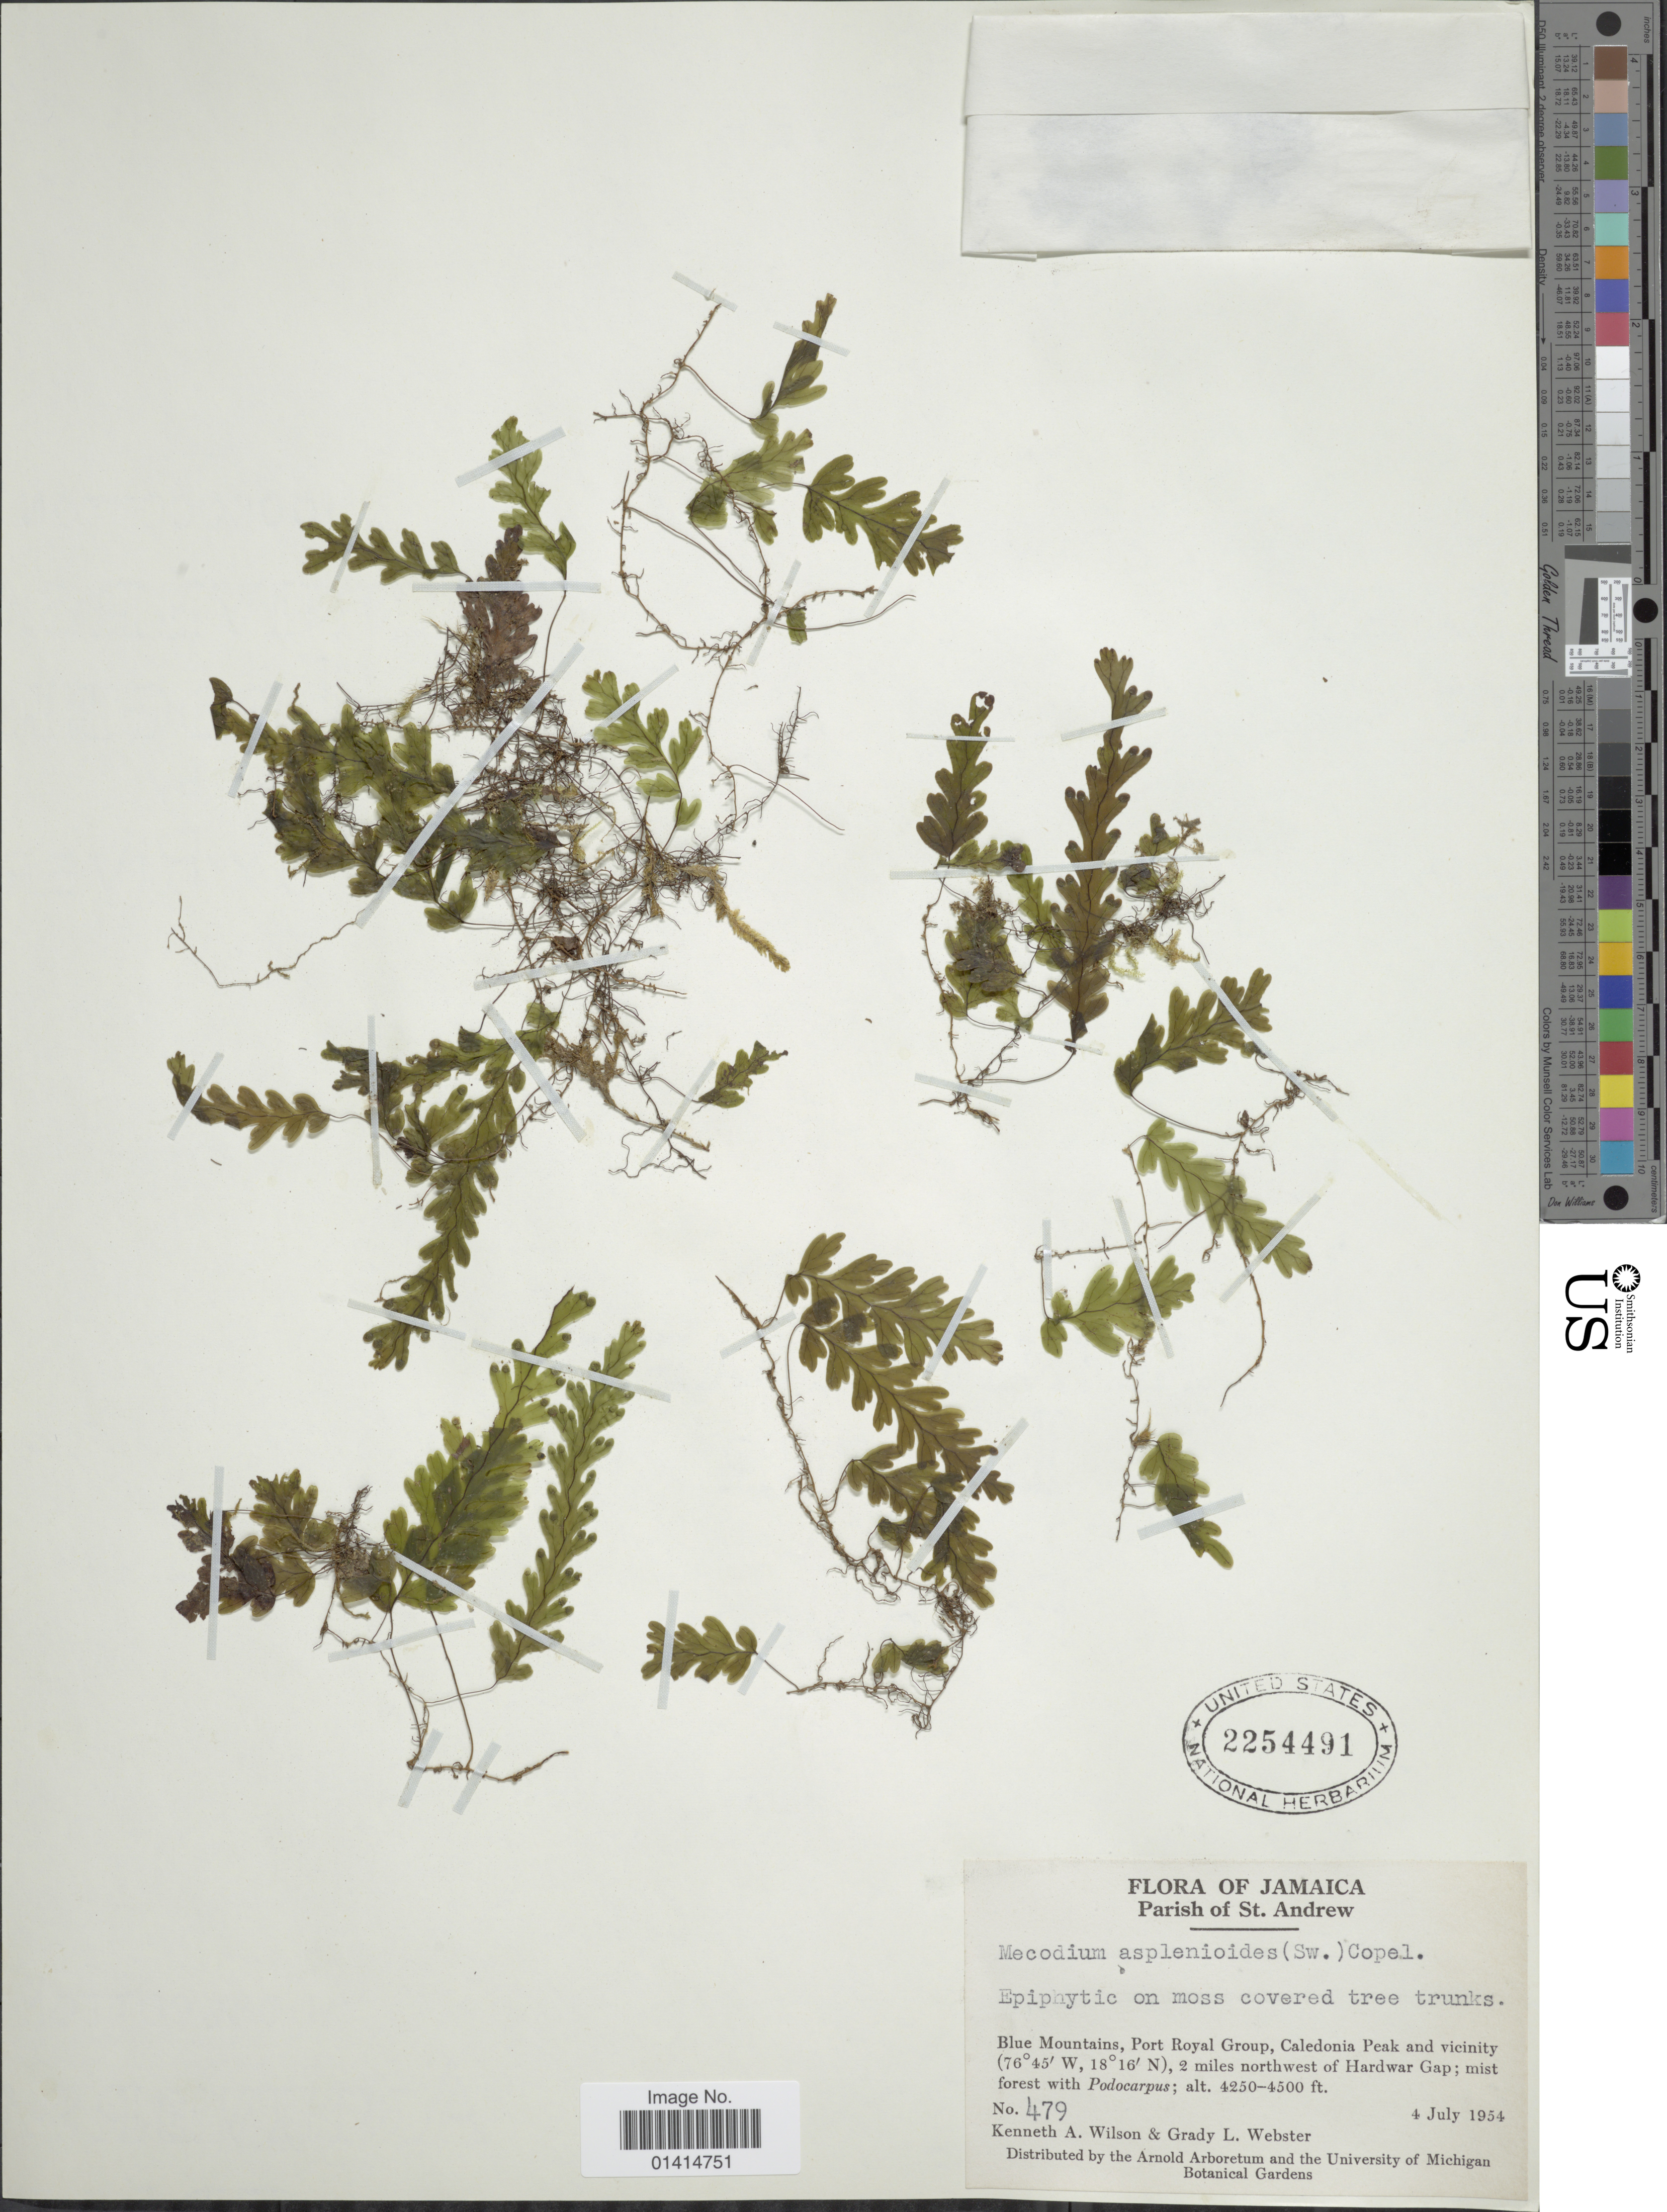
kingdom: Plantae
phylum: Tracheophyta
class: Polypodiopsida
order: Hymenophyllales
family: Hymenophyllaceae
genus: Hymenophyllum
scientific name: Hymenophyllum asplenioides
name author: (Sw.) Sw.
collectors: K. A. Wilson & G. L. Webster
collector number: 479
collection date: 1954-07-04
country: Jamaica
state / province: Saint Andrew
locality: Parish of St Andrew, BlueMountains, Port Royal Group, caledonia Peak and vicinity, 2 miles northwest of Hardwar Gap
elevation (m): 1295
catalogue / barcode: US 2254491